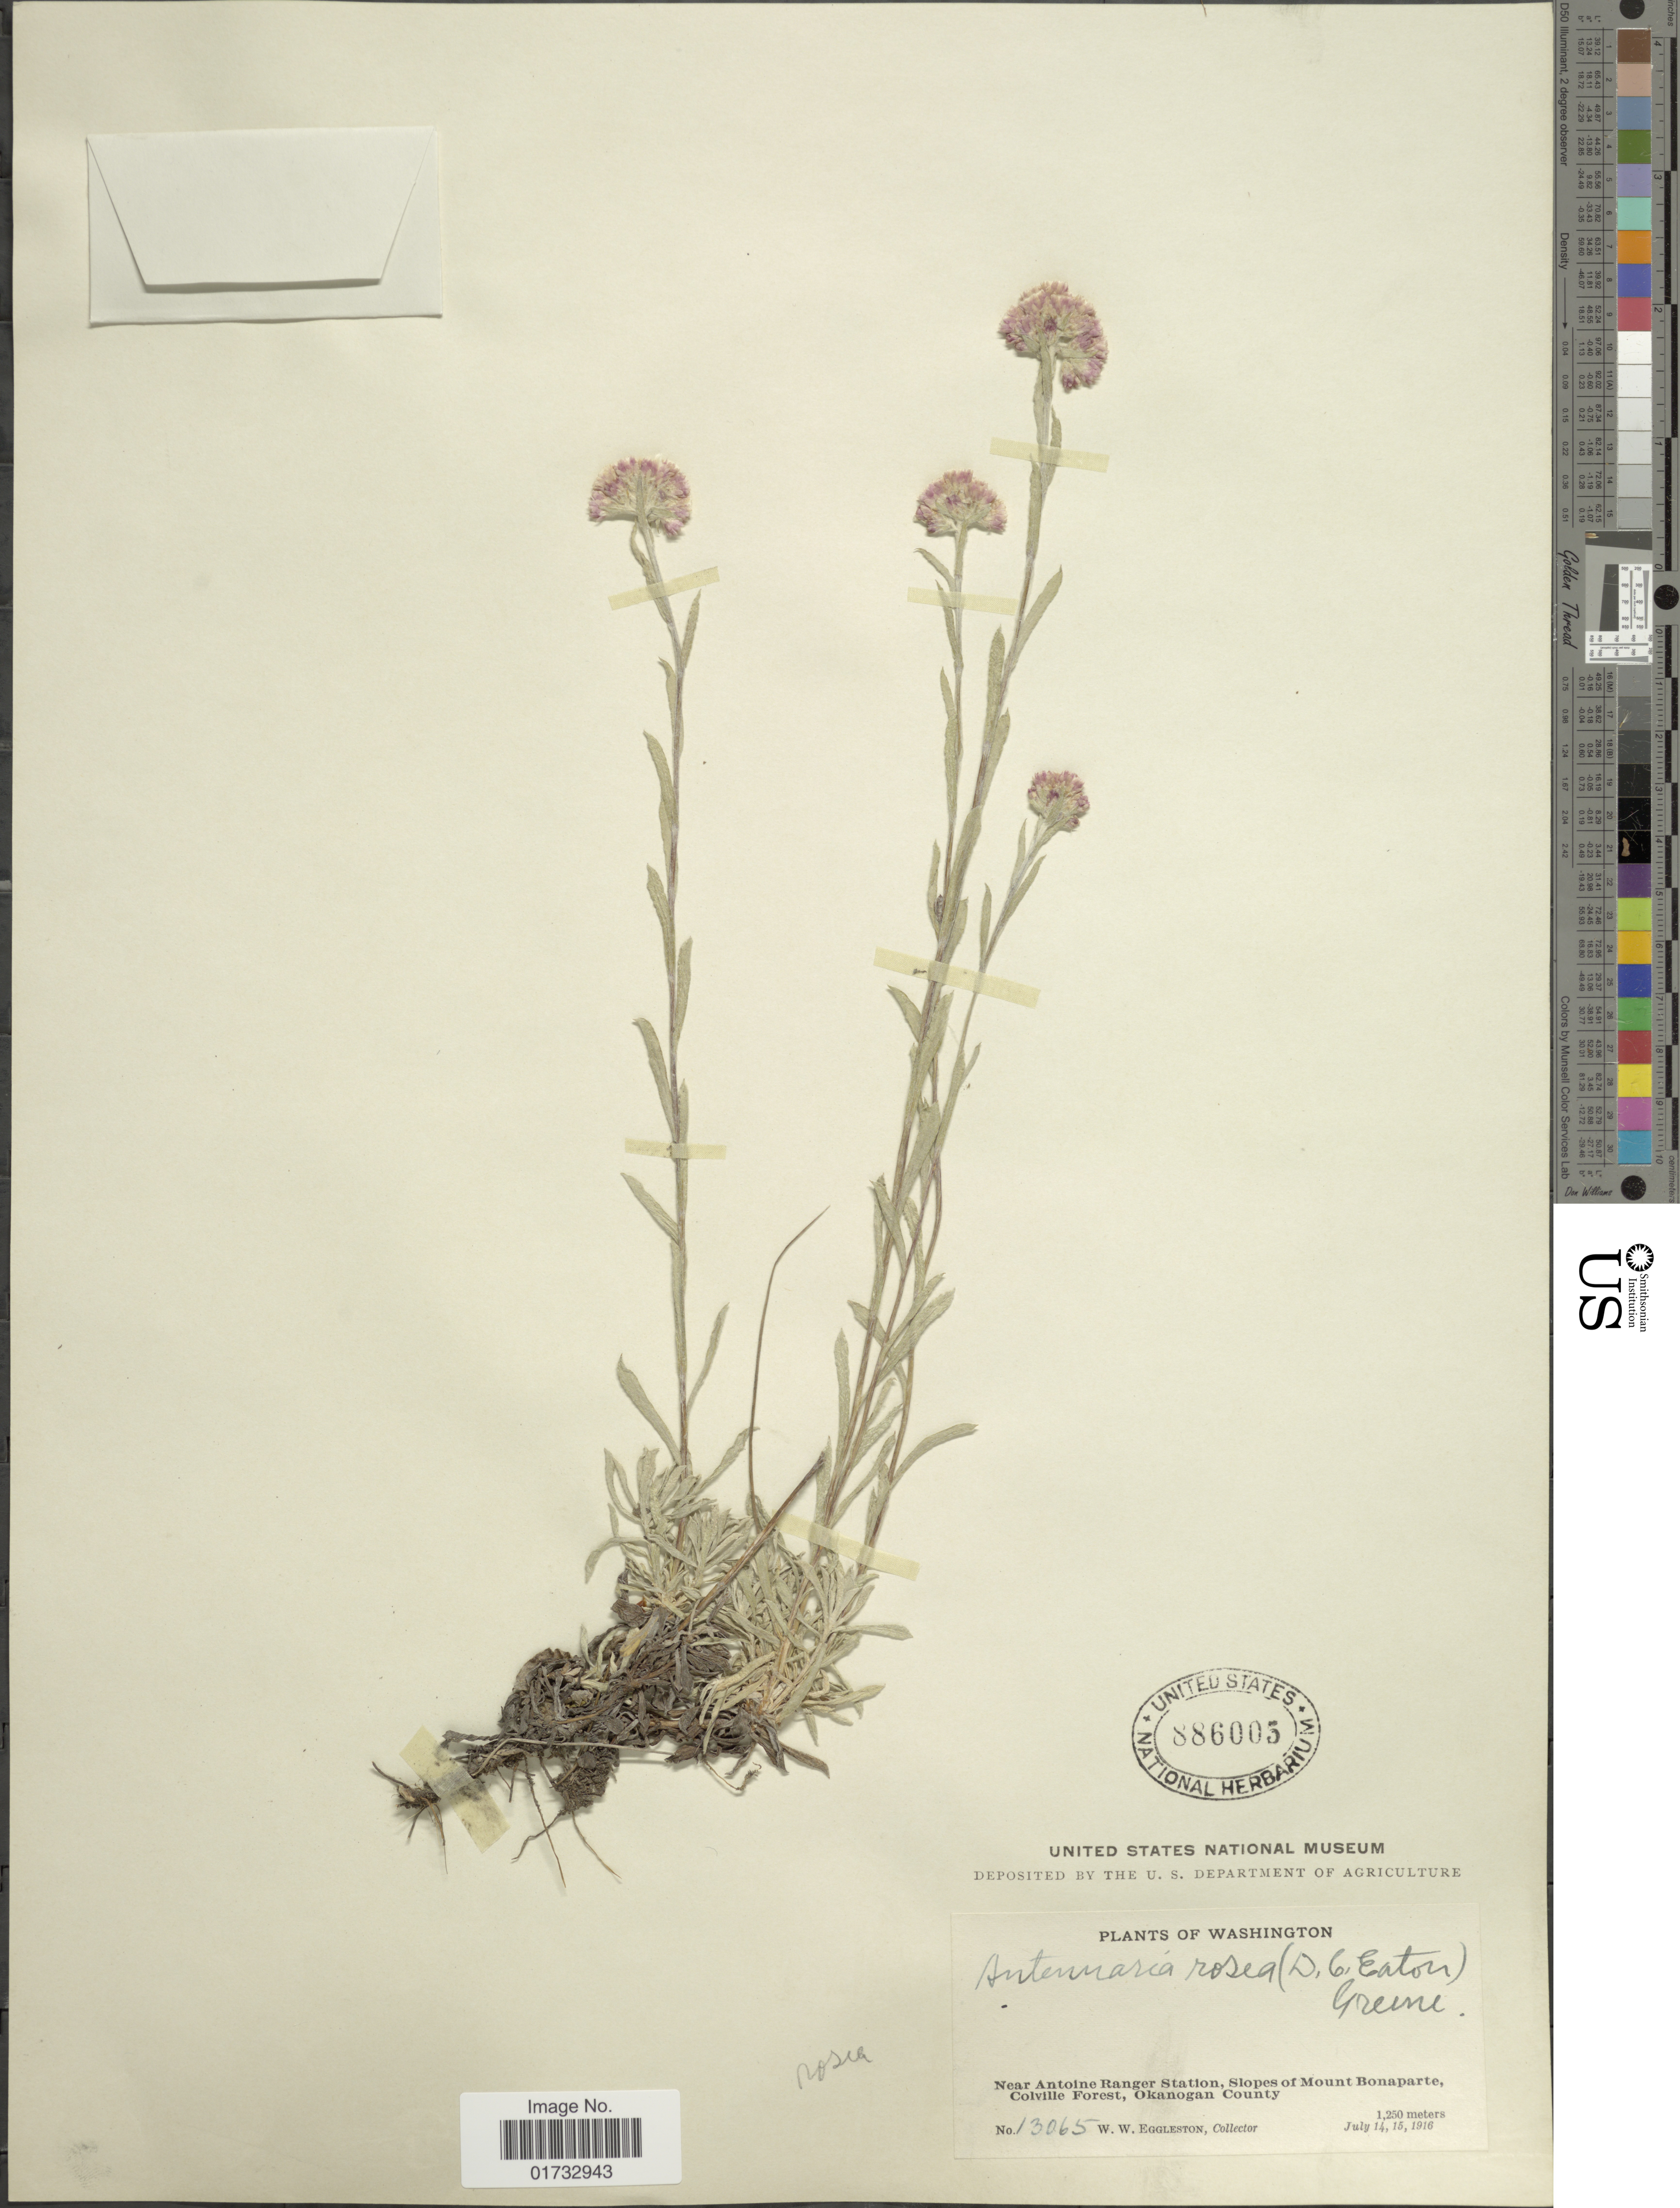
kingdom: Plantae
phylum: Tracheophyta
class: Magnoliopsida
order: Asterales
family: Asteraceae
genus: Antennaria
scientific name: Antennaria rosea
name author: Greene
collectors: W. W. Eggleston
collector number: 13065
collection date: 1916-07-14/1916-07-15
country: United States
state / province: Washington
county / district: Okanogan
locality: Near Antoine Ranger Station, Slopes of Mount Bonaparte, Colville Forest, Okanogan County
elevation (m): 1250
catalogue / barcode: US 886005